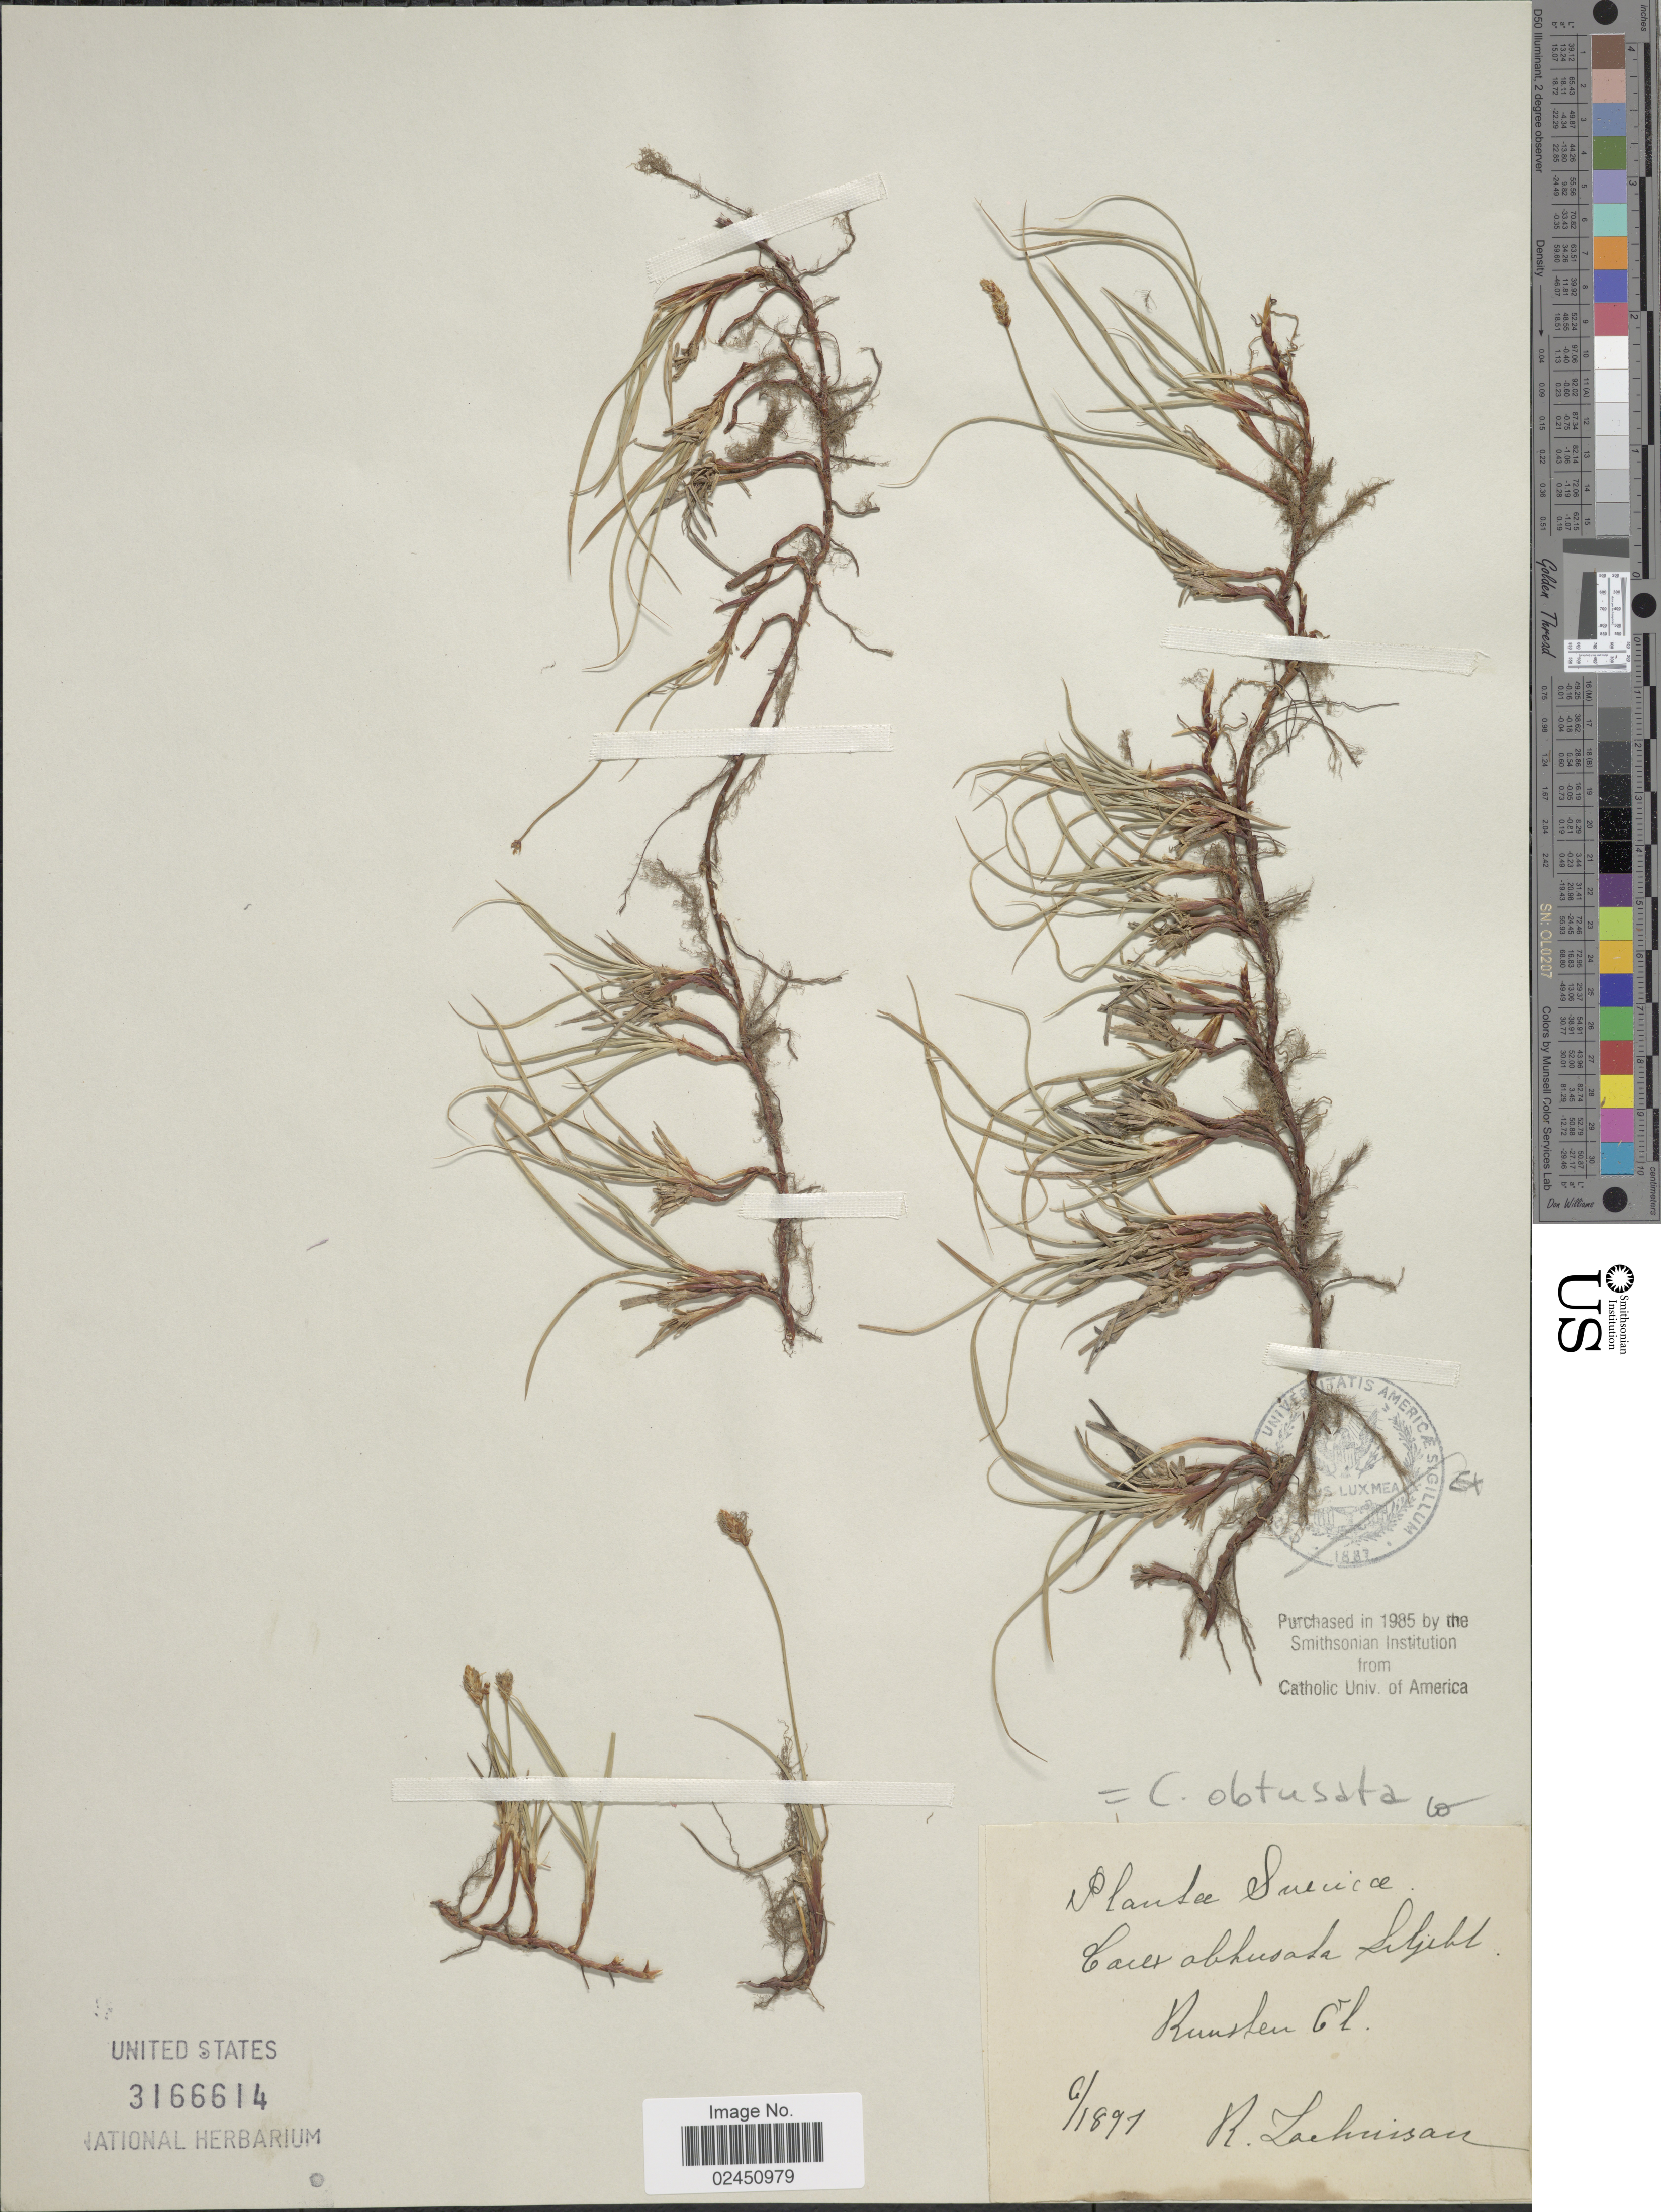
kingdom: Plantae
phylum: Tracheophyta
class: Liliopsida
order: Poales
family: Cyperaceae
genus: Carex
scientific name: Carex obtusata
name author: Lilj.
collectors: R. Zachrisson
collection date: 1897-06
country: Sweden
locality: Suecia, Runsten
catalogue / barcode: US 3166614